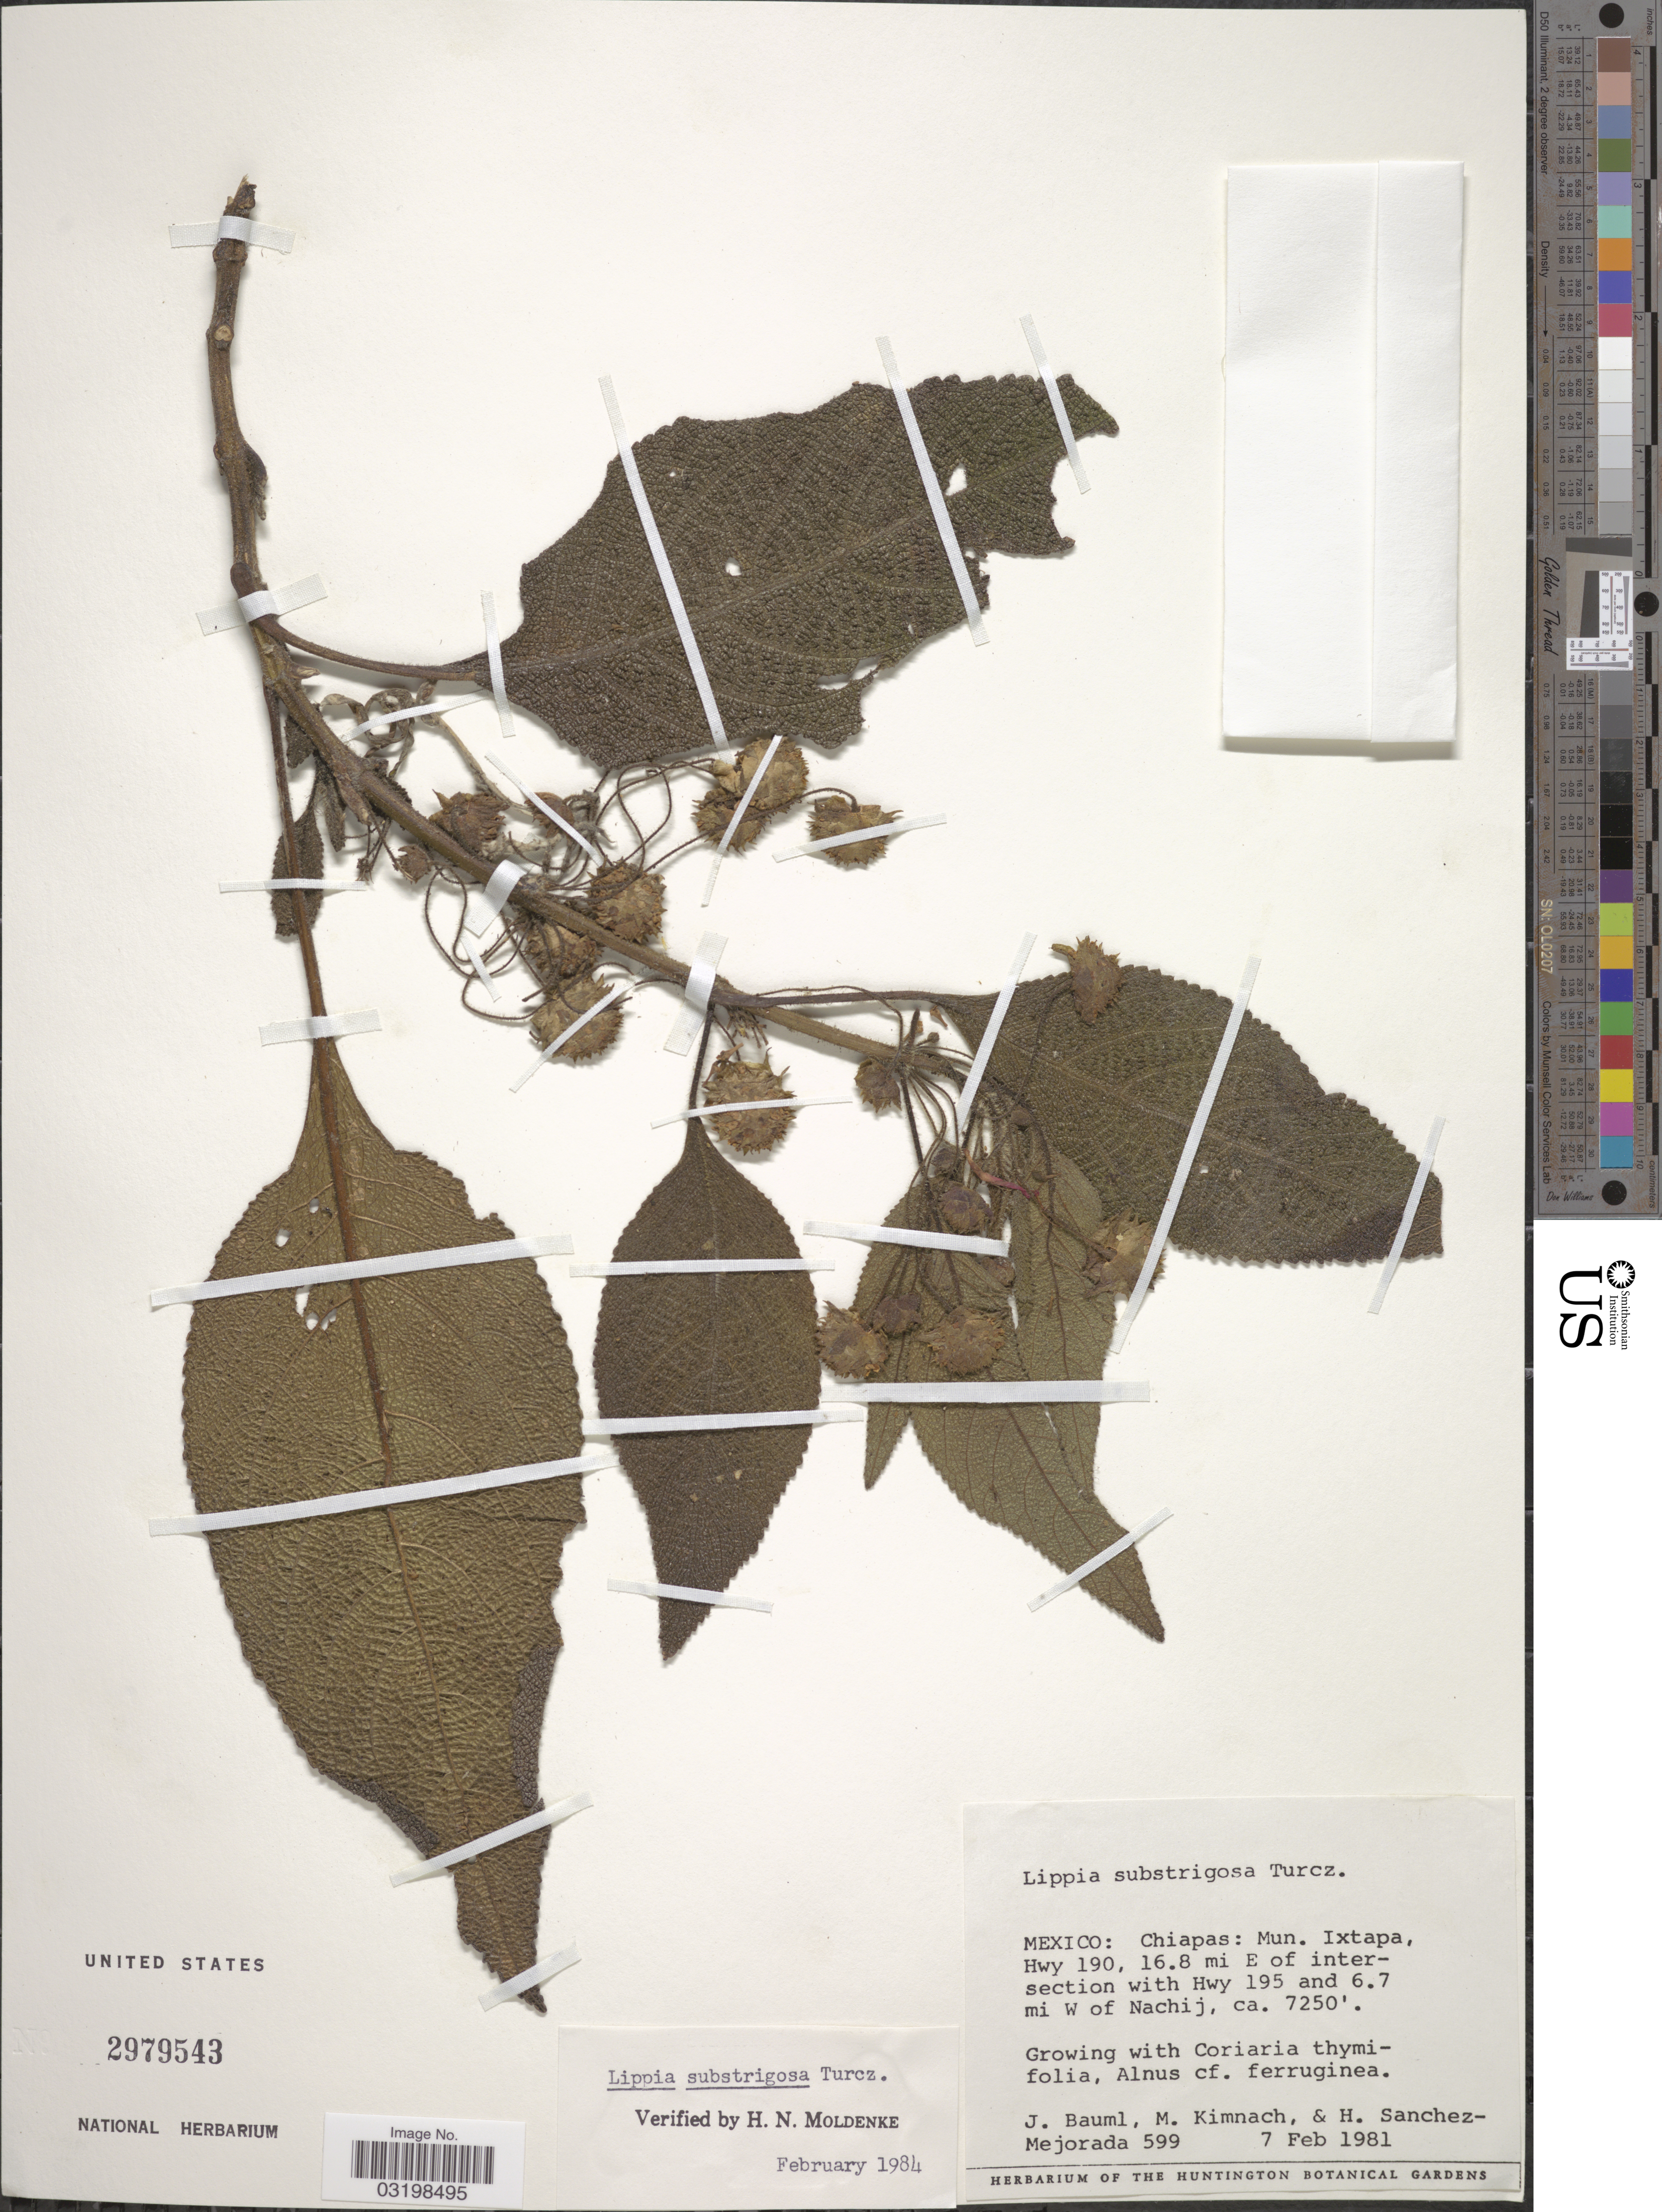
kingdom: Plantae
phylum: Tracheophyta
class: Magnoliopsida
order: Lamiales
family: Verbenaceae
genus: Lippia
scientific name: Lippia umbellata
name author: Cav.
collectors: J. Bauml, M. W. Kimnach & H. Sánchez-Mejorada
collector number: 599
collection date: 1981-02-07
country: Mexico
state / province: Chiapas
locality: Mun. Ixtapa, Hwy 190, 16.8 mi E of intersection with Hwy 195 and 6.7 mi W of Nachij.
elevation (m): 2210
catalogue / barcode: US 2979543